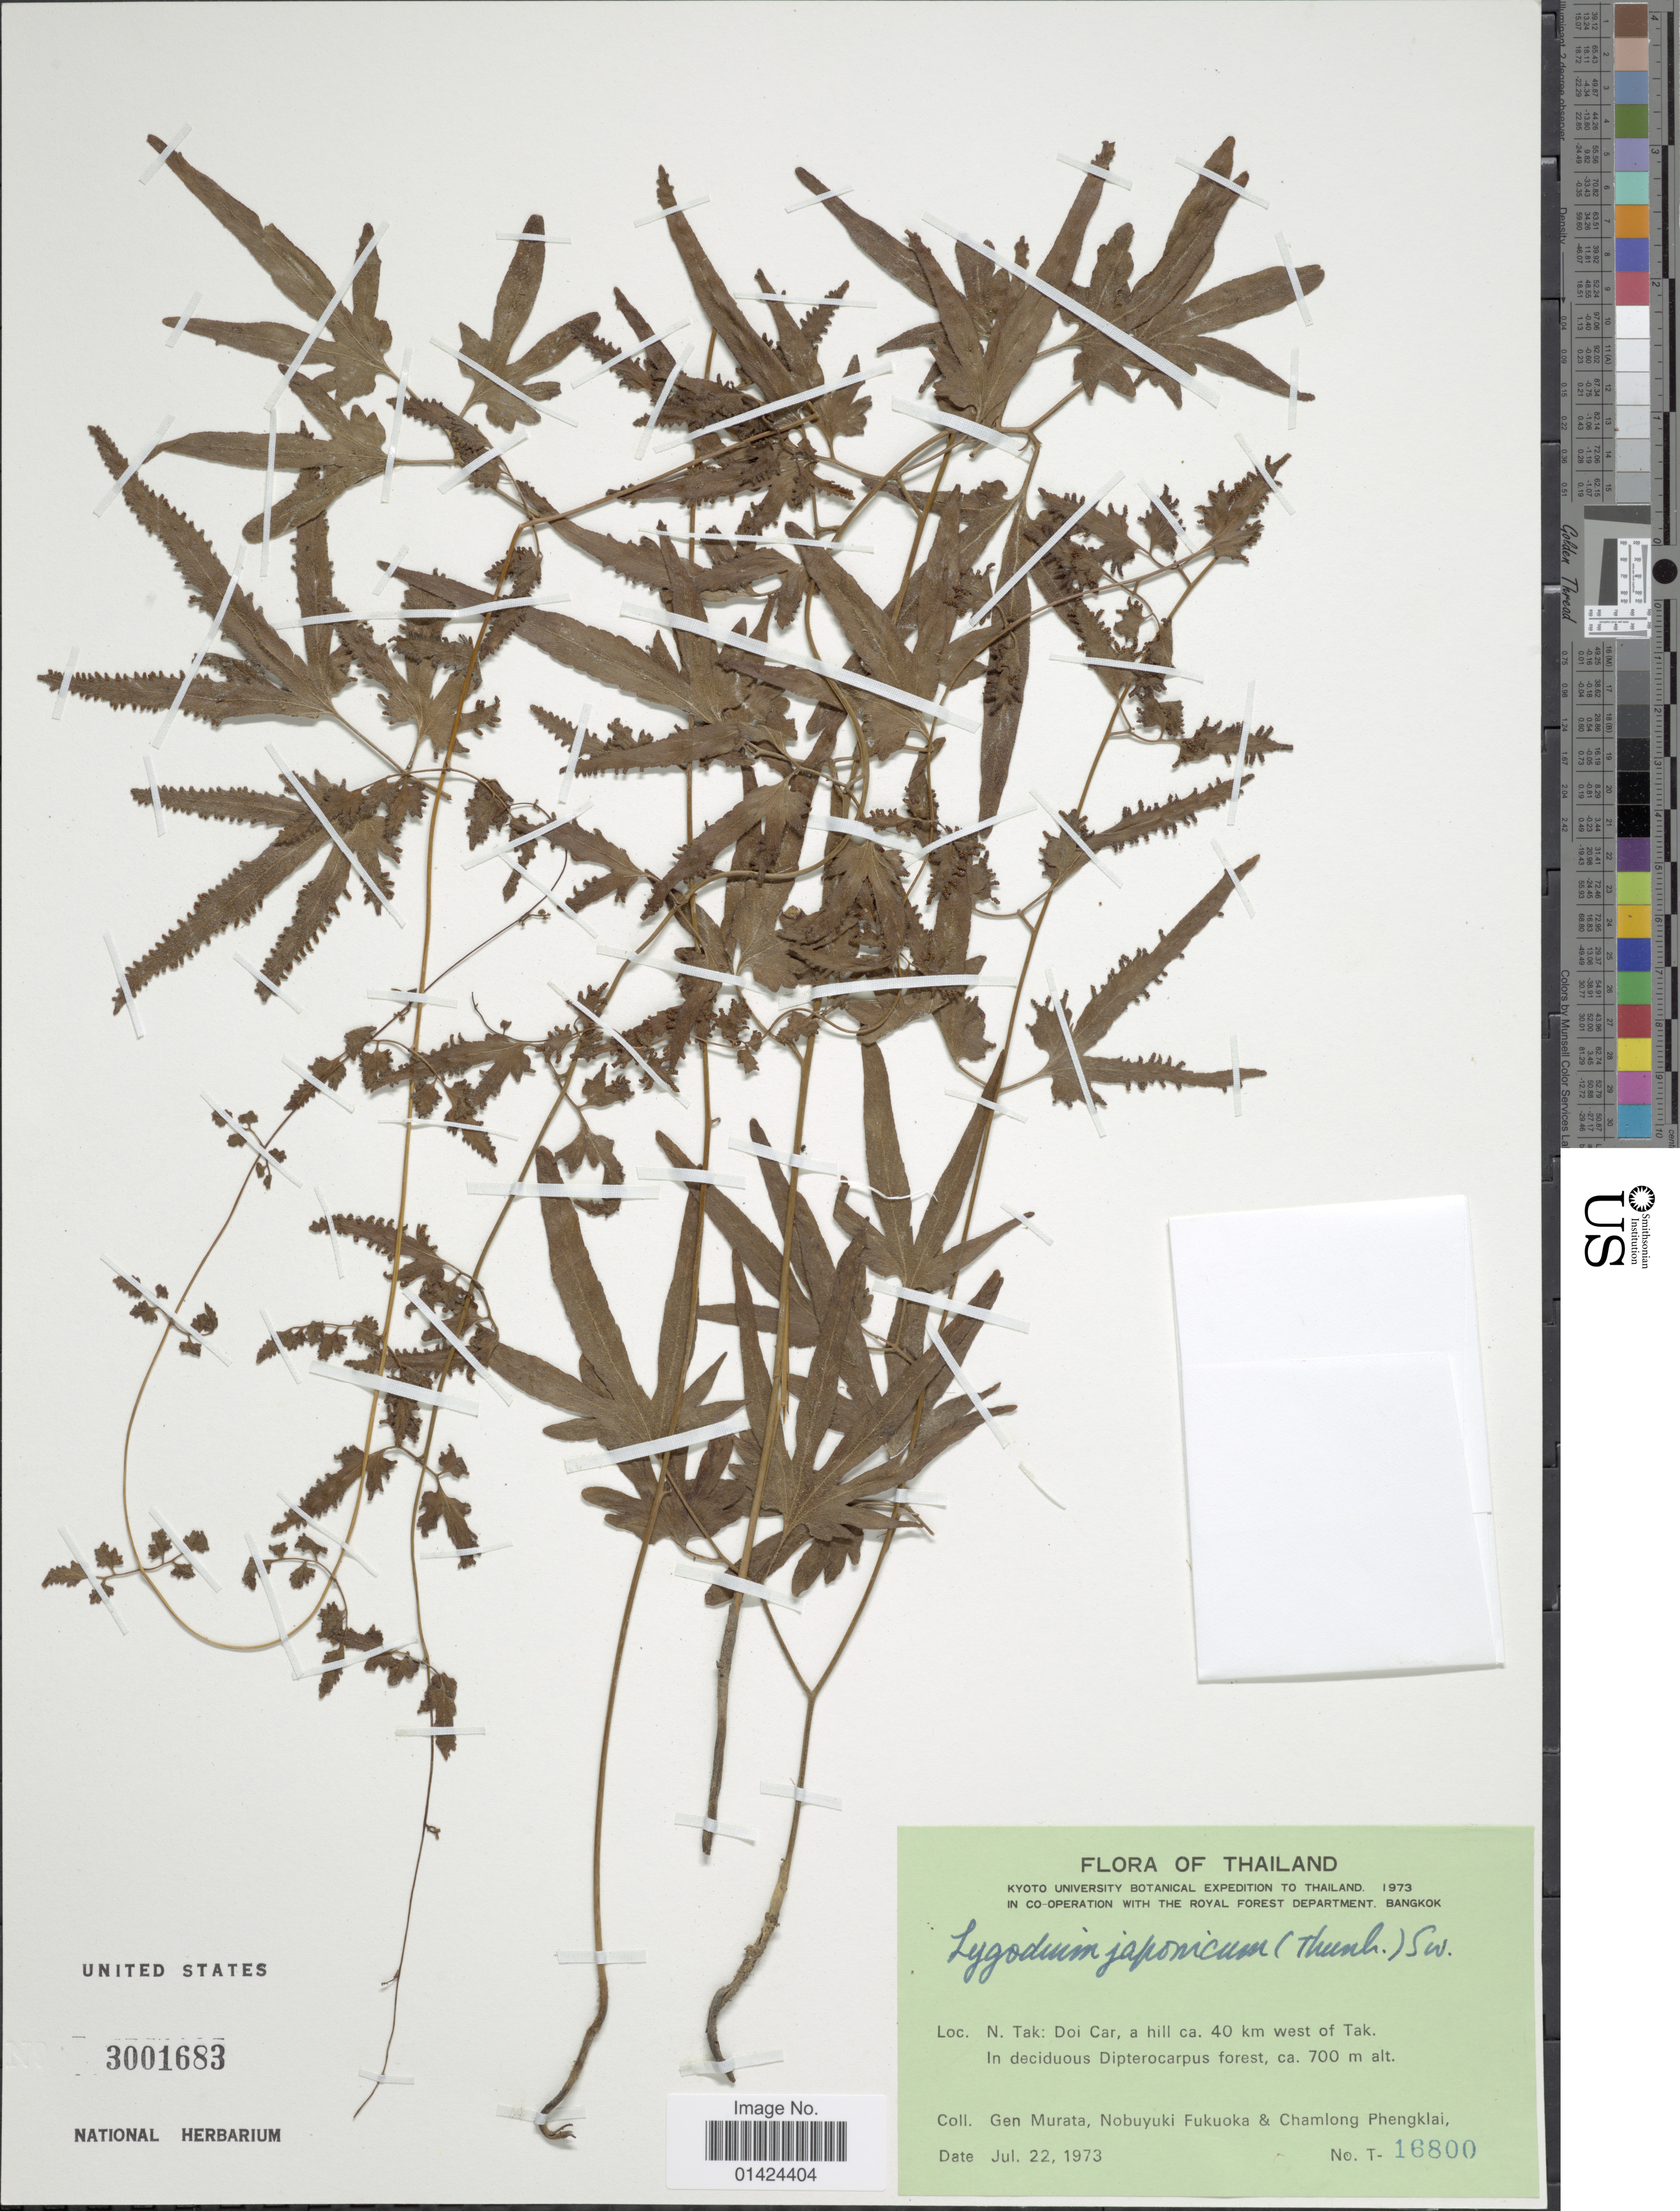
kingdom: Plantae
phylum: Tracheophyta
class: Polypodiopsida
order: Schizaeales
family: Lygodiaceae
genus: Lygodium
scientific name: Lygodium japonicum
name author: (Thunb.) Sw.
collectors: G. Murata, N. Fukuoka & C. Phengklai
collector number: T-16800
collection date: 1973-07-22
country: Thailand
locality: N. Tak: Doi Car, a hill ca. 40 km west of Tak. In decduous Dipterocarpus forest.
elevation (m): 700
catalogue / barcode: US 3001683